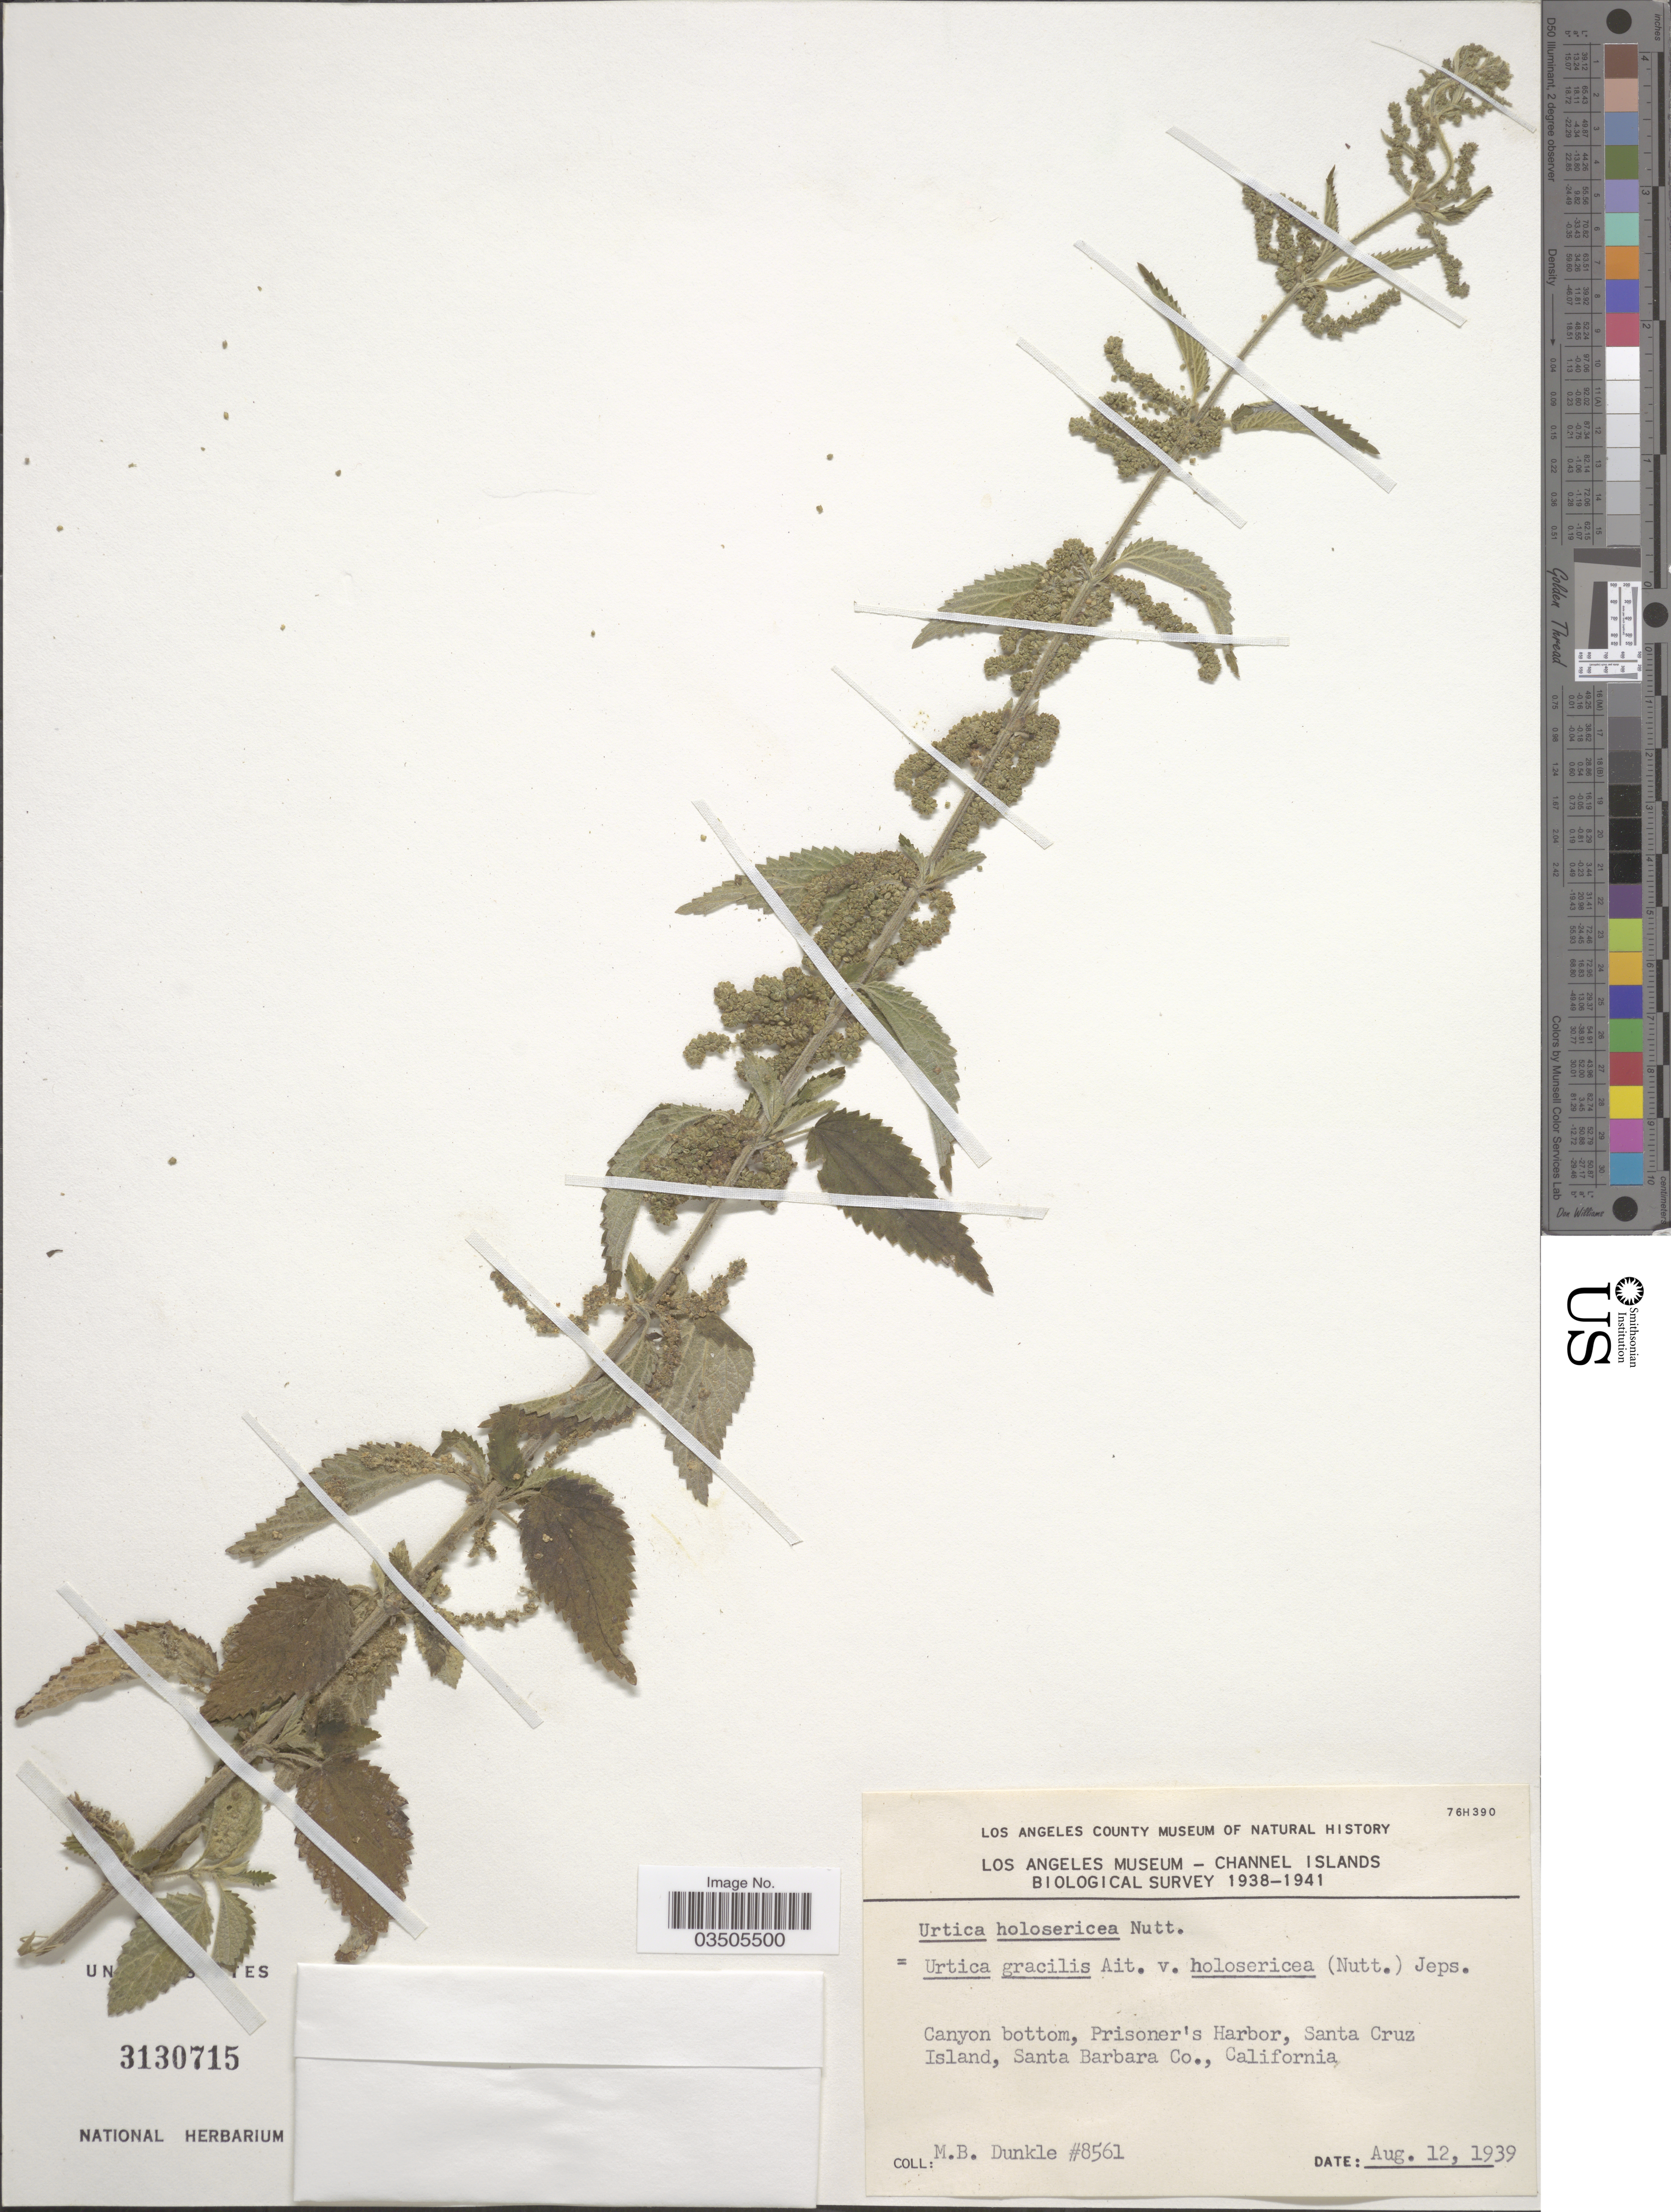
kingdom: Plantae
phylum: Tracheophyta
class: Magnoliopsida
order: Rosales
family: Urticaceae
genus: Urtica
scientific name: Urtica dioica subsp. holosericea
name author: (Nutt.) Thorne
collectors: M. Dunkle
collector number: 8561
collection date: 1939-08-12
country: United States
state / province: California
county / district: Santa Barbara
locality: Canyon bottom, Prisoner's Harbor, Santa Cruz Island, Santa Barbara Co.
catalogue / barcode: US 3130715